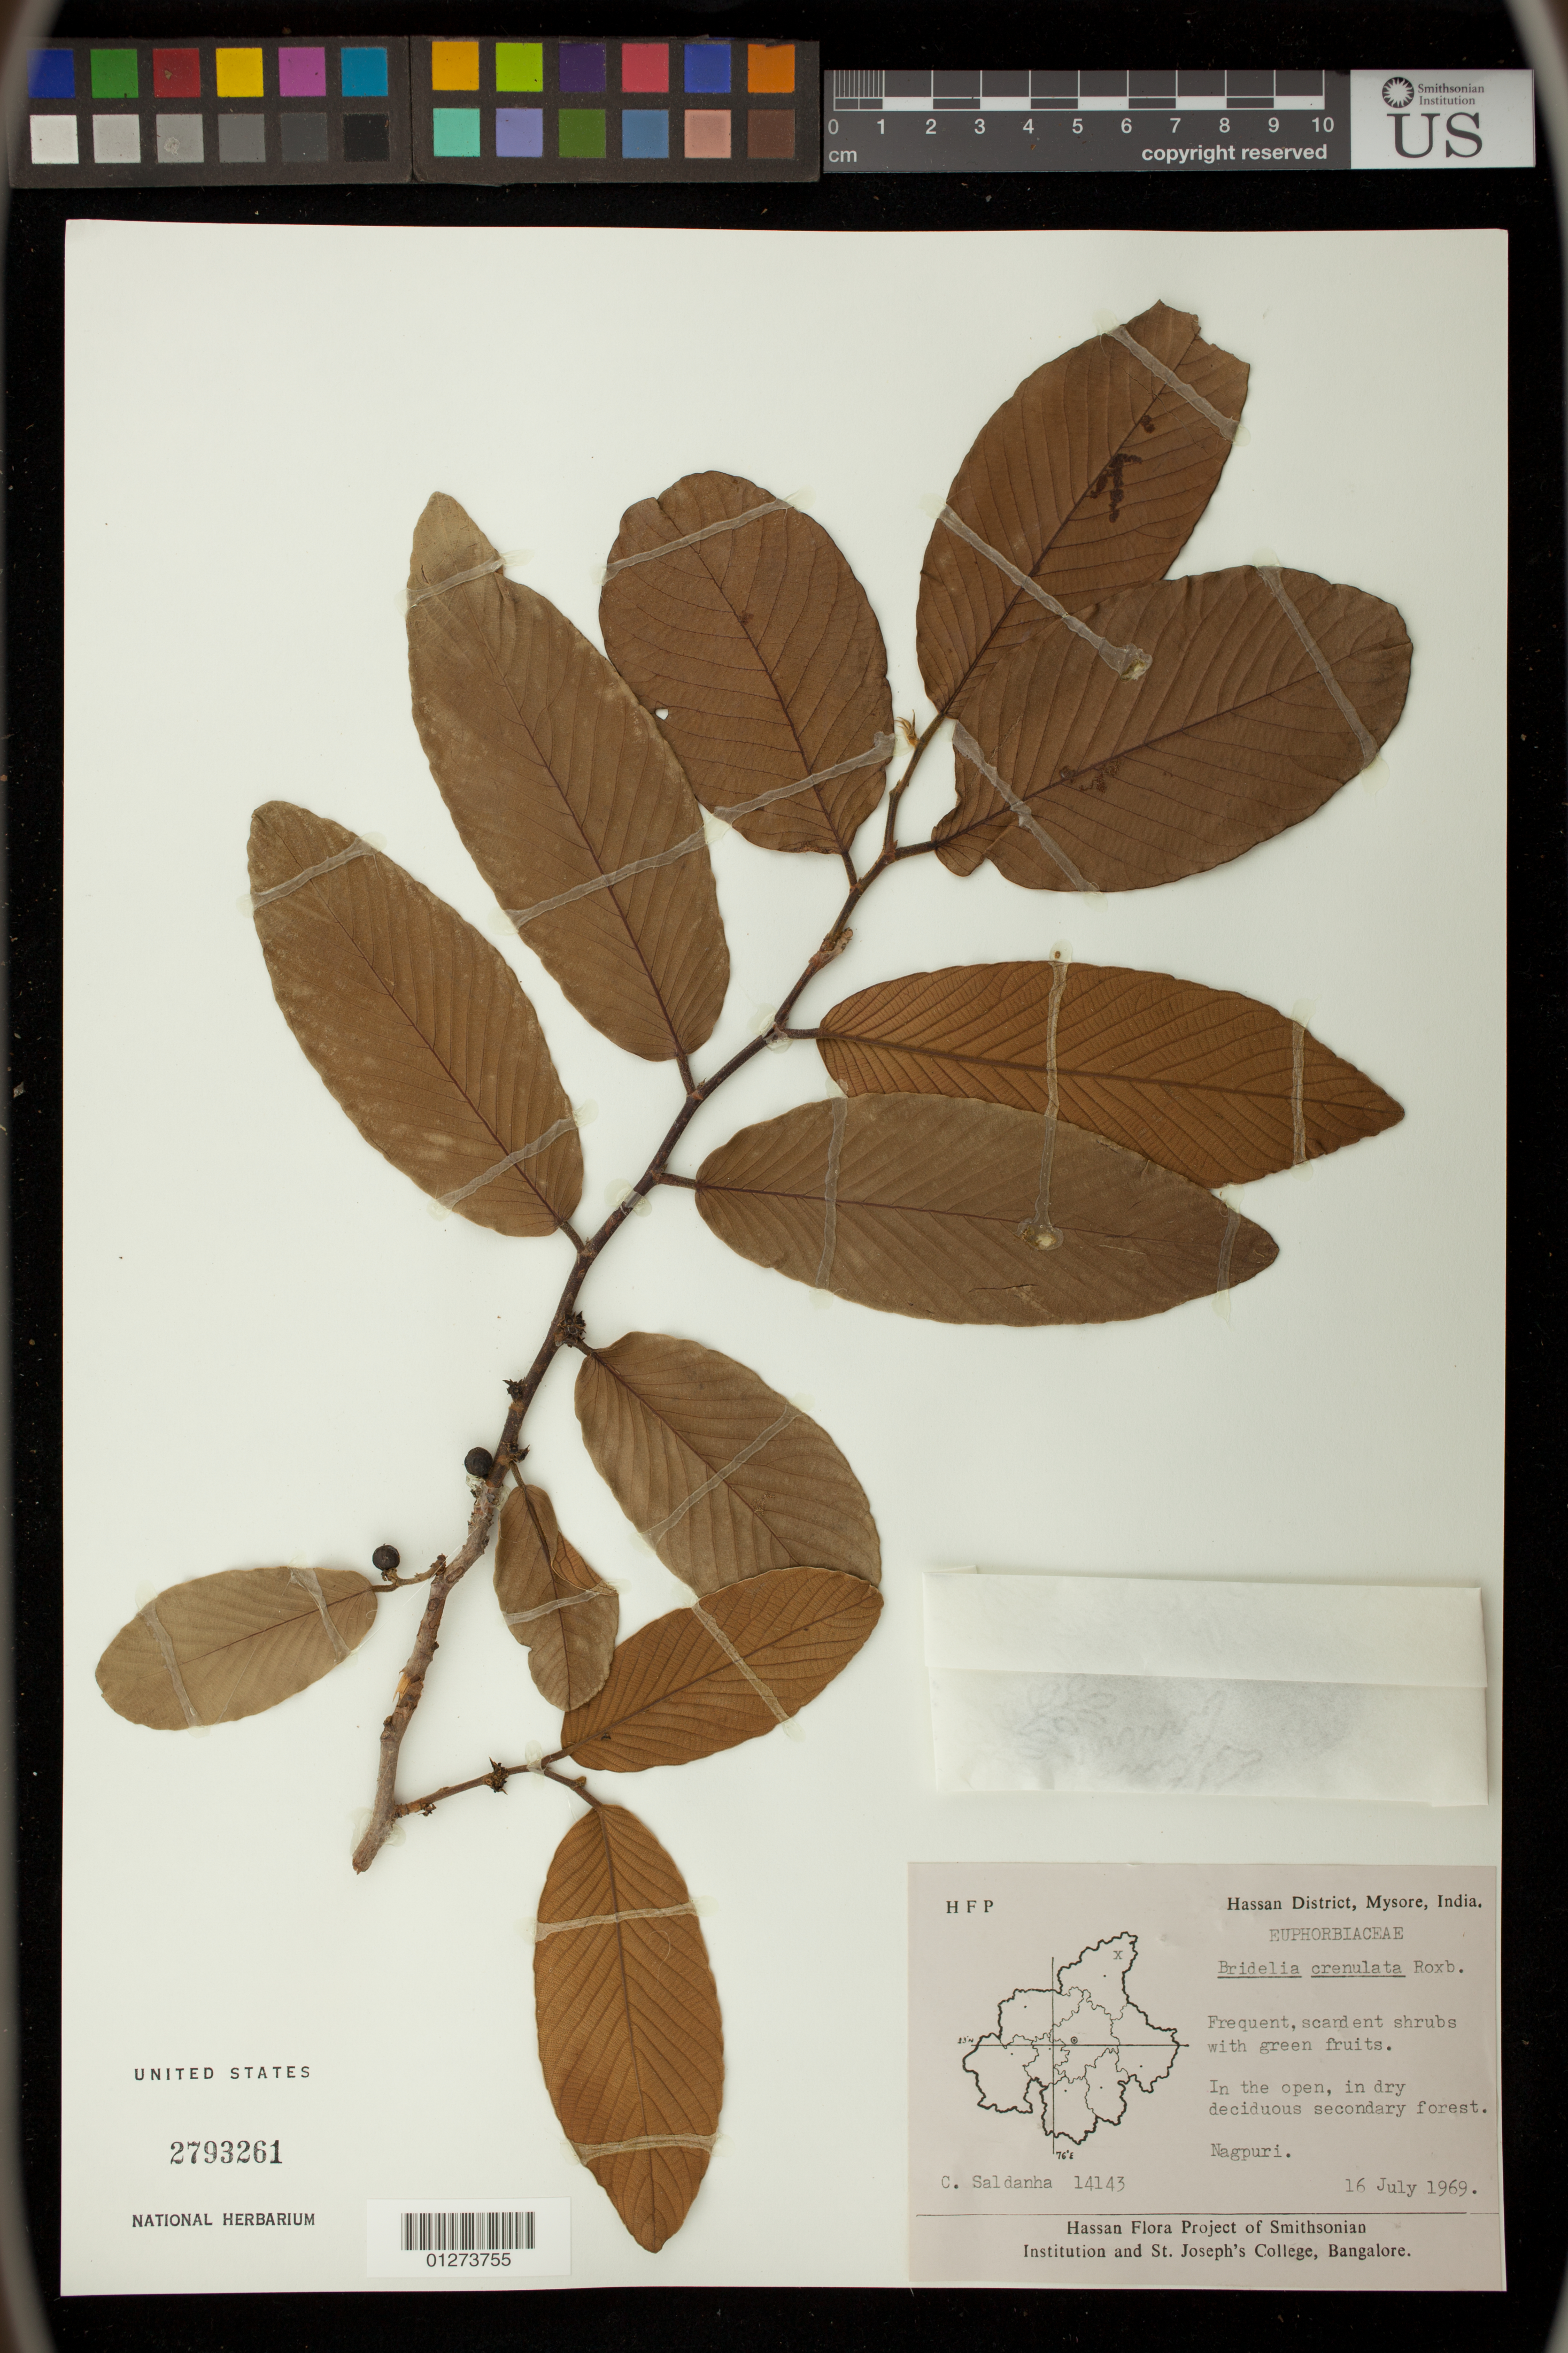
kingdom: Plantae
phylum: Tracheophyta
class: Magnoliopsida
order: Malpighiales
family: Phyllanthaceae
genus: Bridelia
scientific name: Bridelia retusa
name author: (L.) A. Juss.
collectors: C. J. Saldanha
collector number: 14143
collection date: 1969-07-16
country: India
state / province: Karnataka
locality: Nagpuri, Hassan District, Mysore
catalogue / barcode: US 2793261